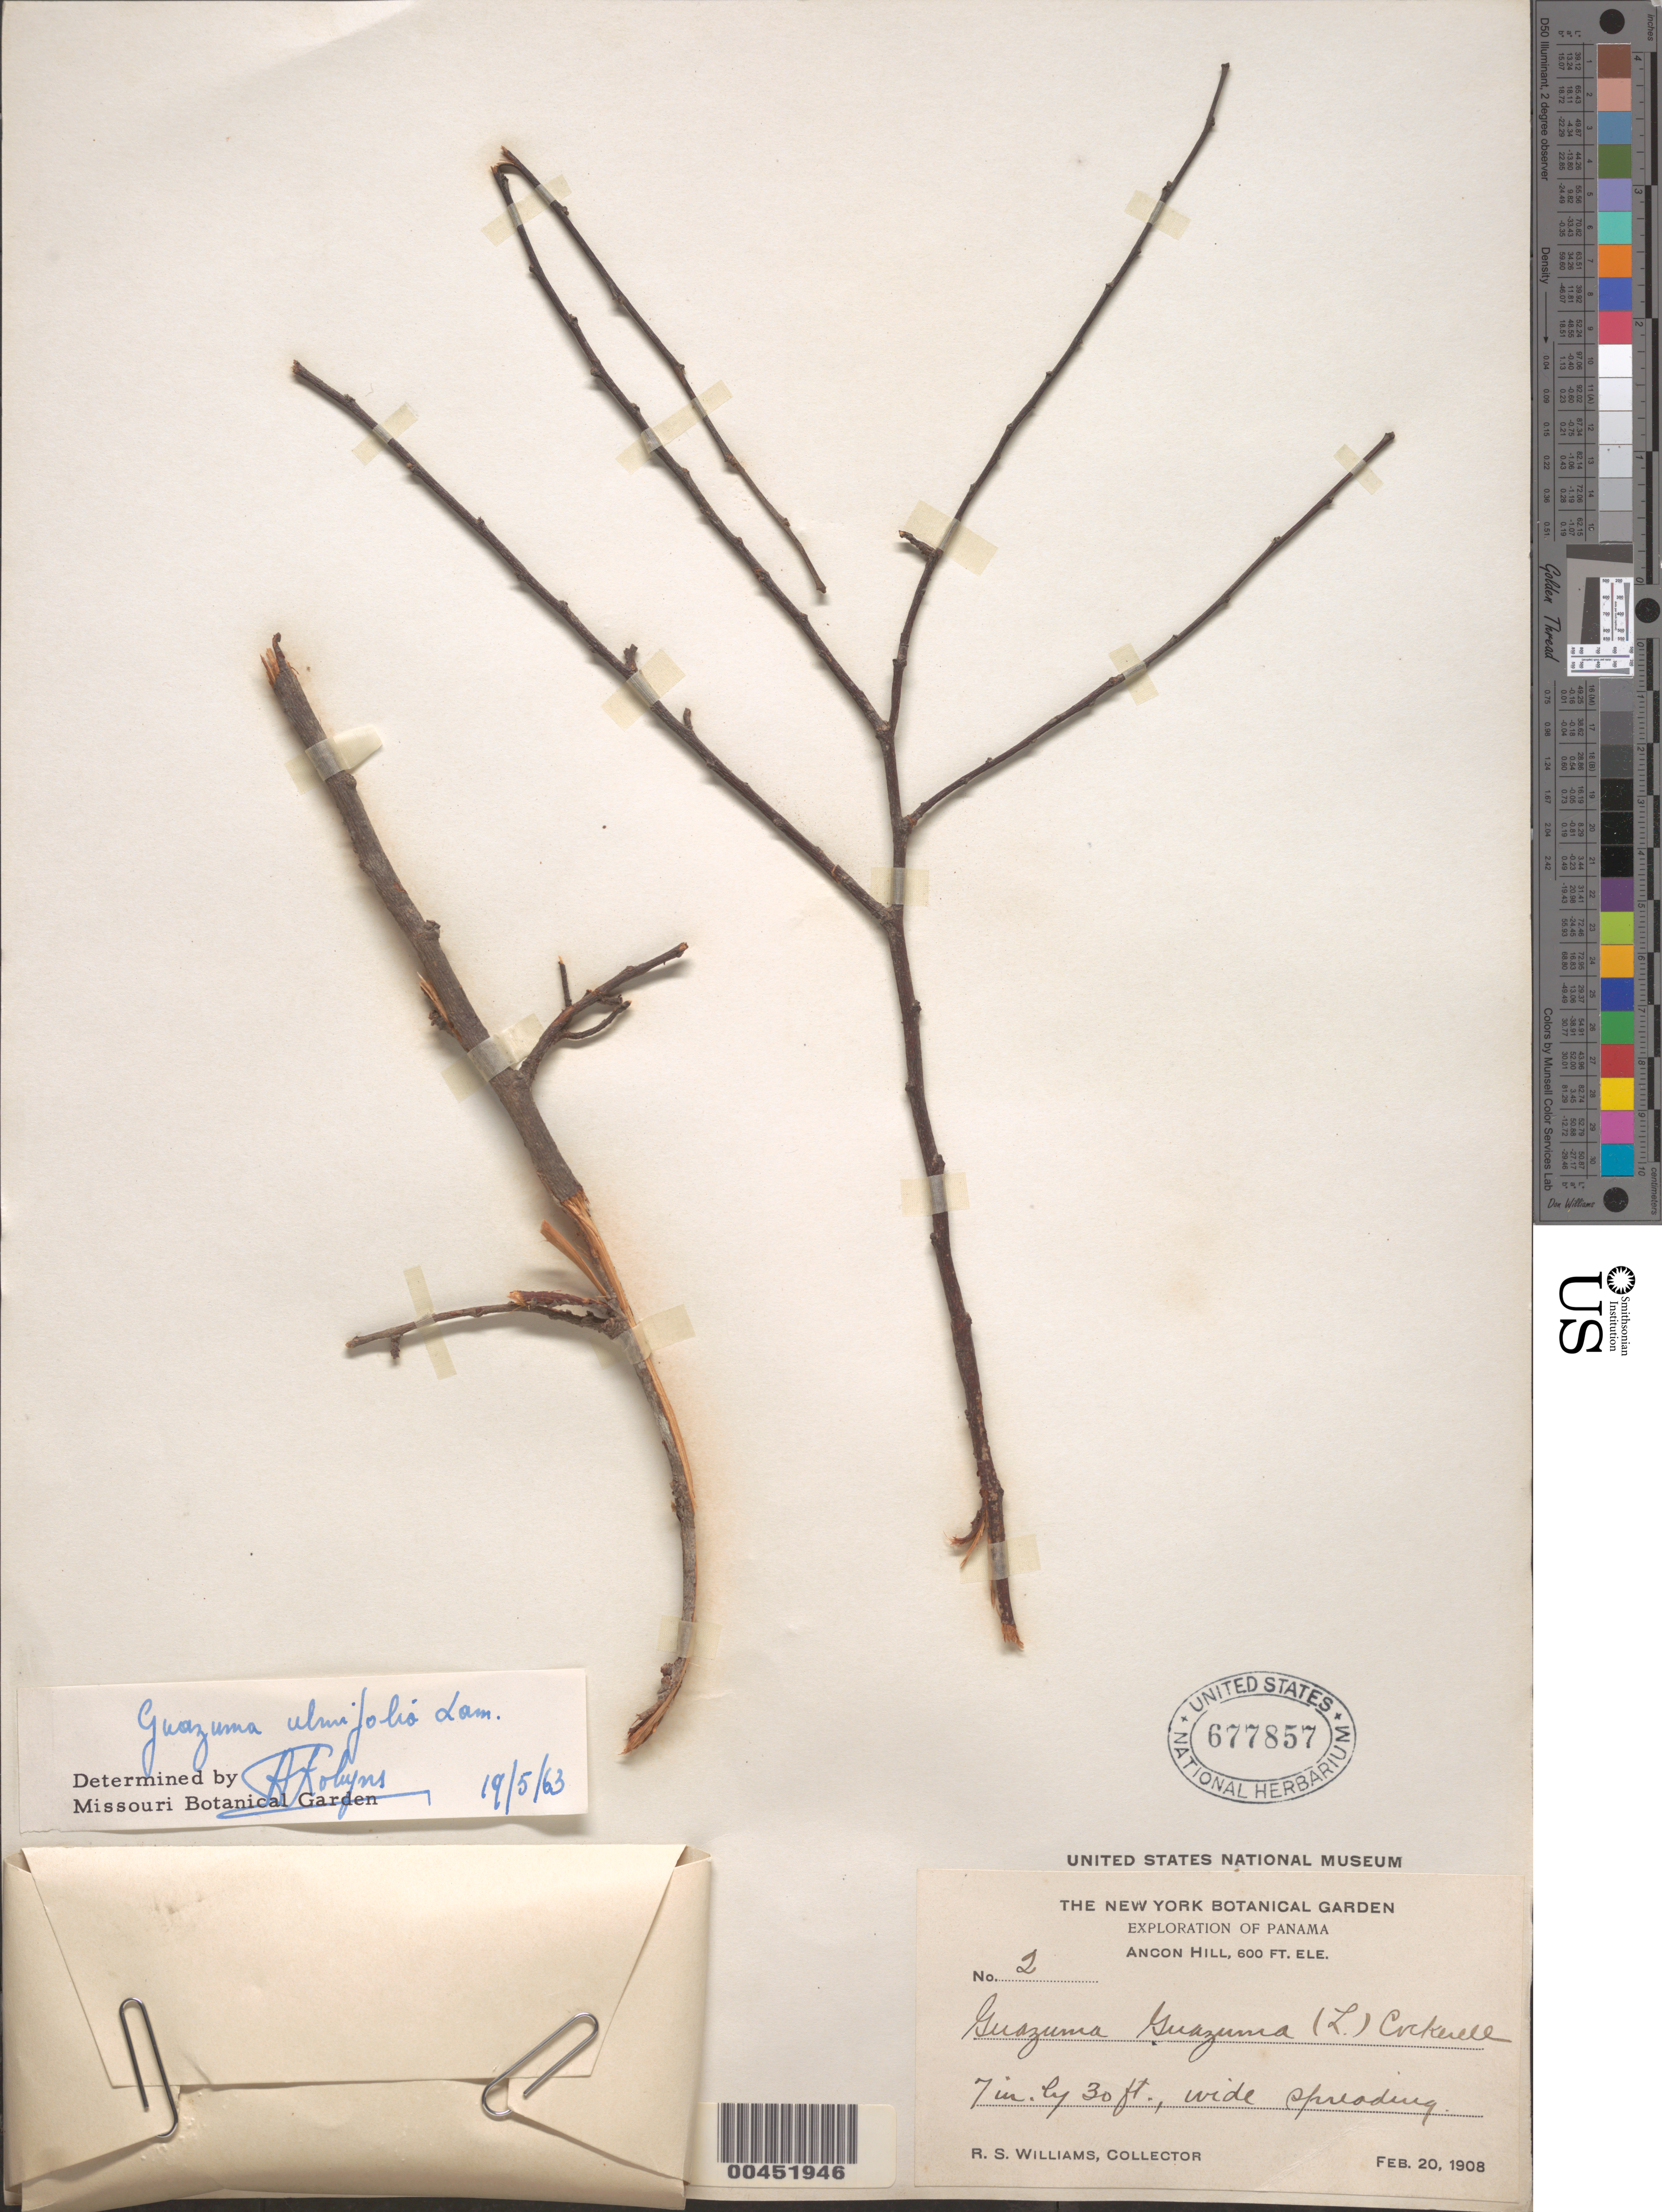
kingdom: Plantae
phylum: Tracheophyta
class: Magnoliopsida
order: Malvales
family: Malvaceae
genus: Guazuma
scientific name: Guazuma ulmifolia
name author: Lam.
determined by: Robyns, A. G. M.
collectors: R. S. Williams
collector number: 2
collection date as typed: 20 Feb 1908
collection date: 1908-02-20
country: Panama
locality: Ancon Hill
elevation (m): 183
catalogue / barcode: US 677857